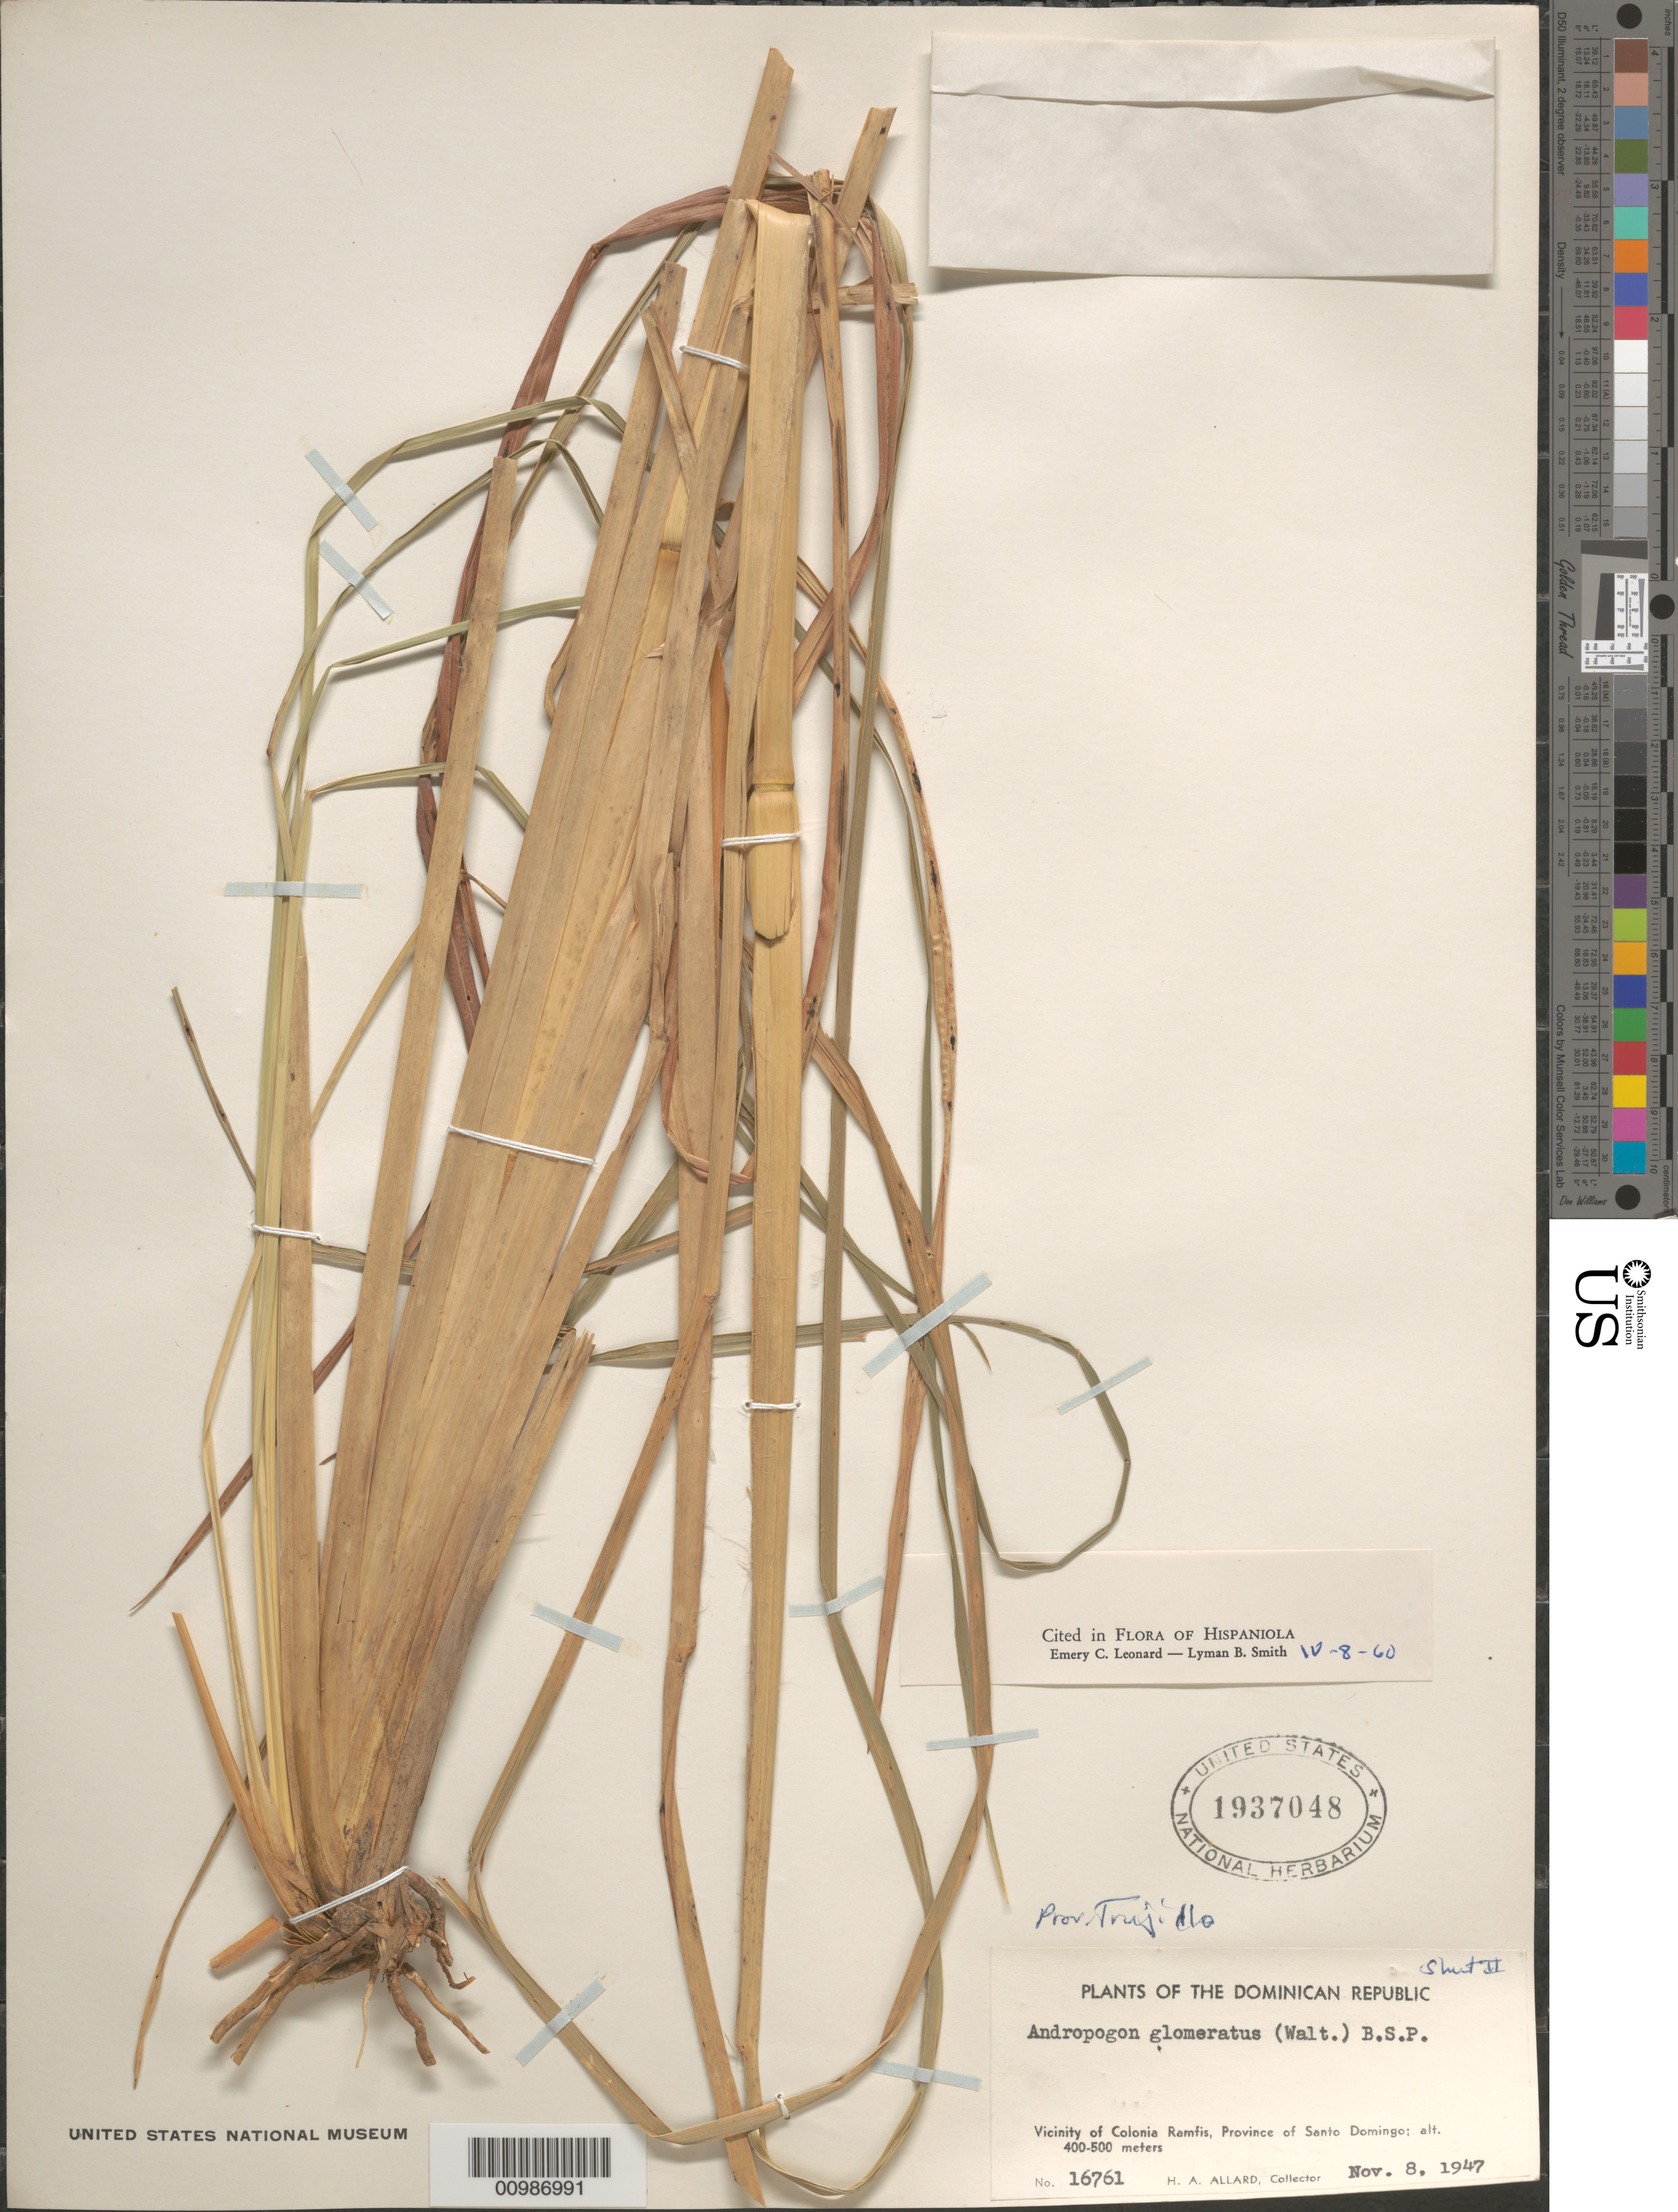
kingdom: Plantae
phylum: Tracheophyta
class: Liliopsida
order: Poales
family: Poaceae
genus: Andropogon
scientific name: Andropogon glomeratus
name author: (Walter) Britton, Stearns & Poggenb.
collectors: H. A. Allard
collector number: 16761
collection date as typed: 08 Nov 1947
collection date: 1947-11-08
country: Dominican Republic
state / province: San Cristobal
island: Hispaniola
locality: Vicinity of Colonia Ramfis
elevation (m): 400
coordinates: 0 N, 0 E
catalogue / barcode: US 1937048